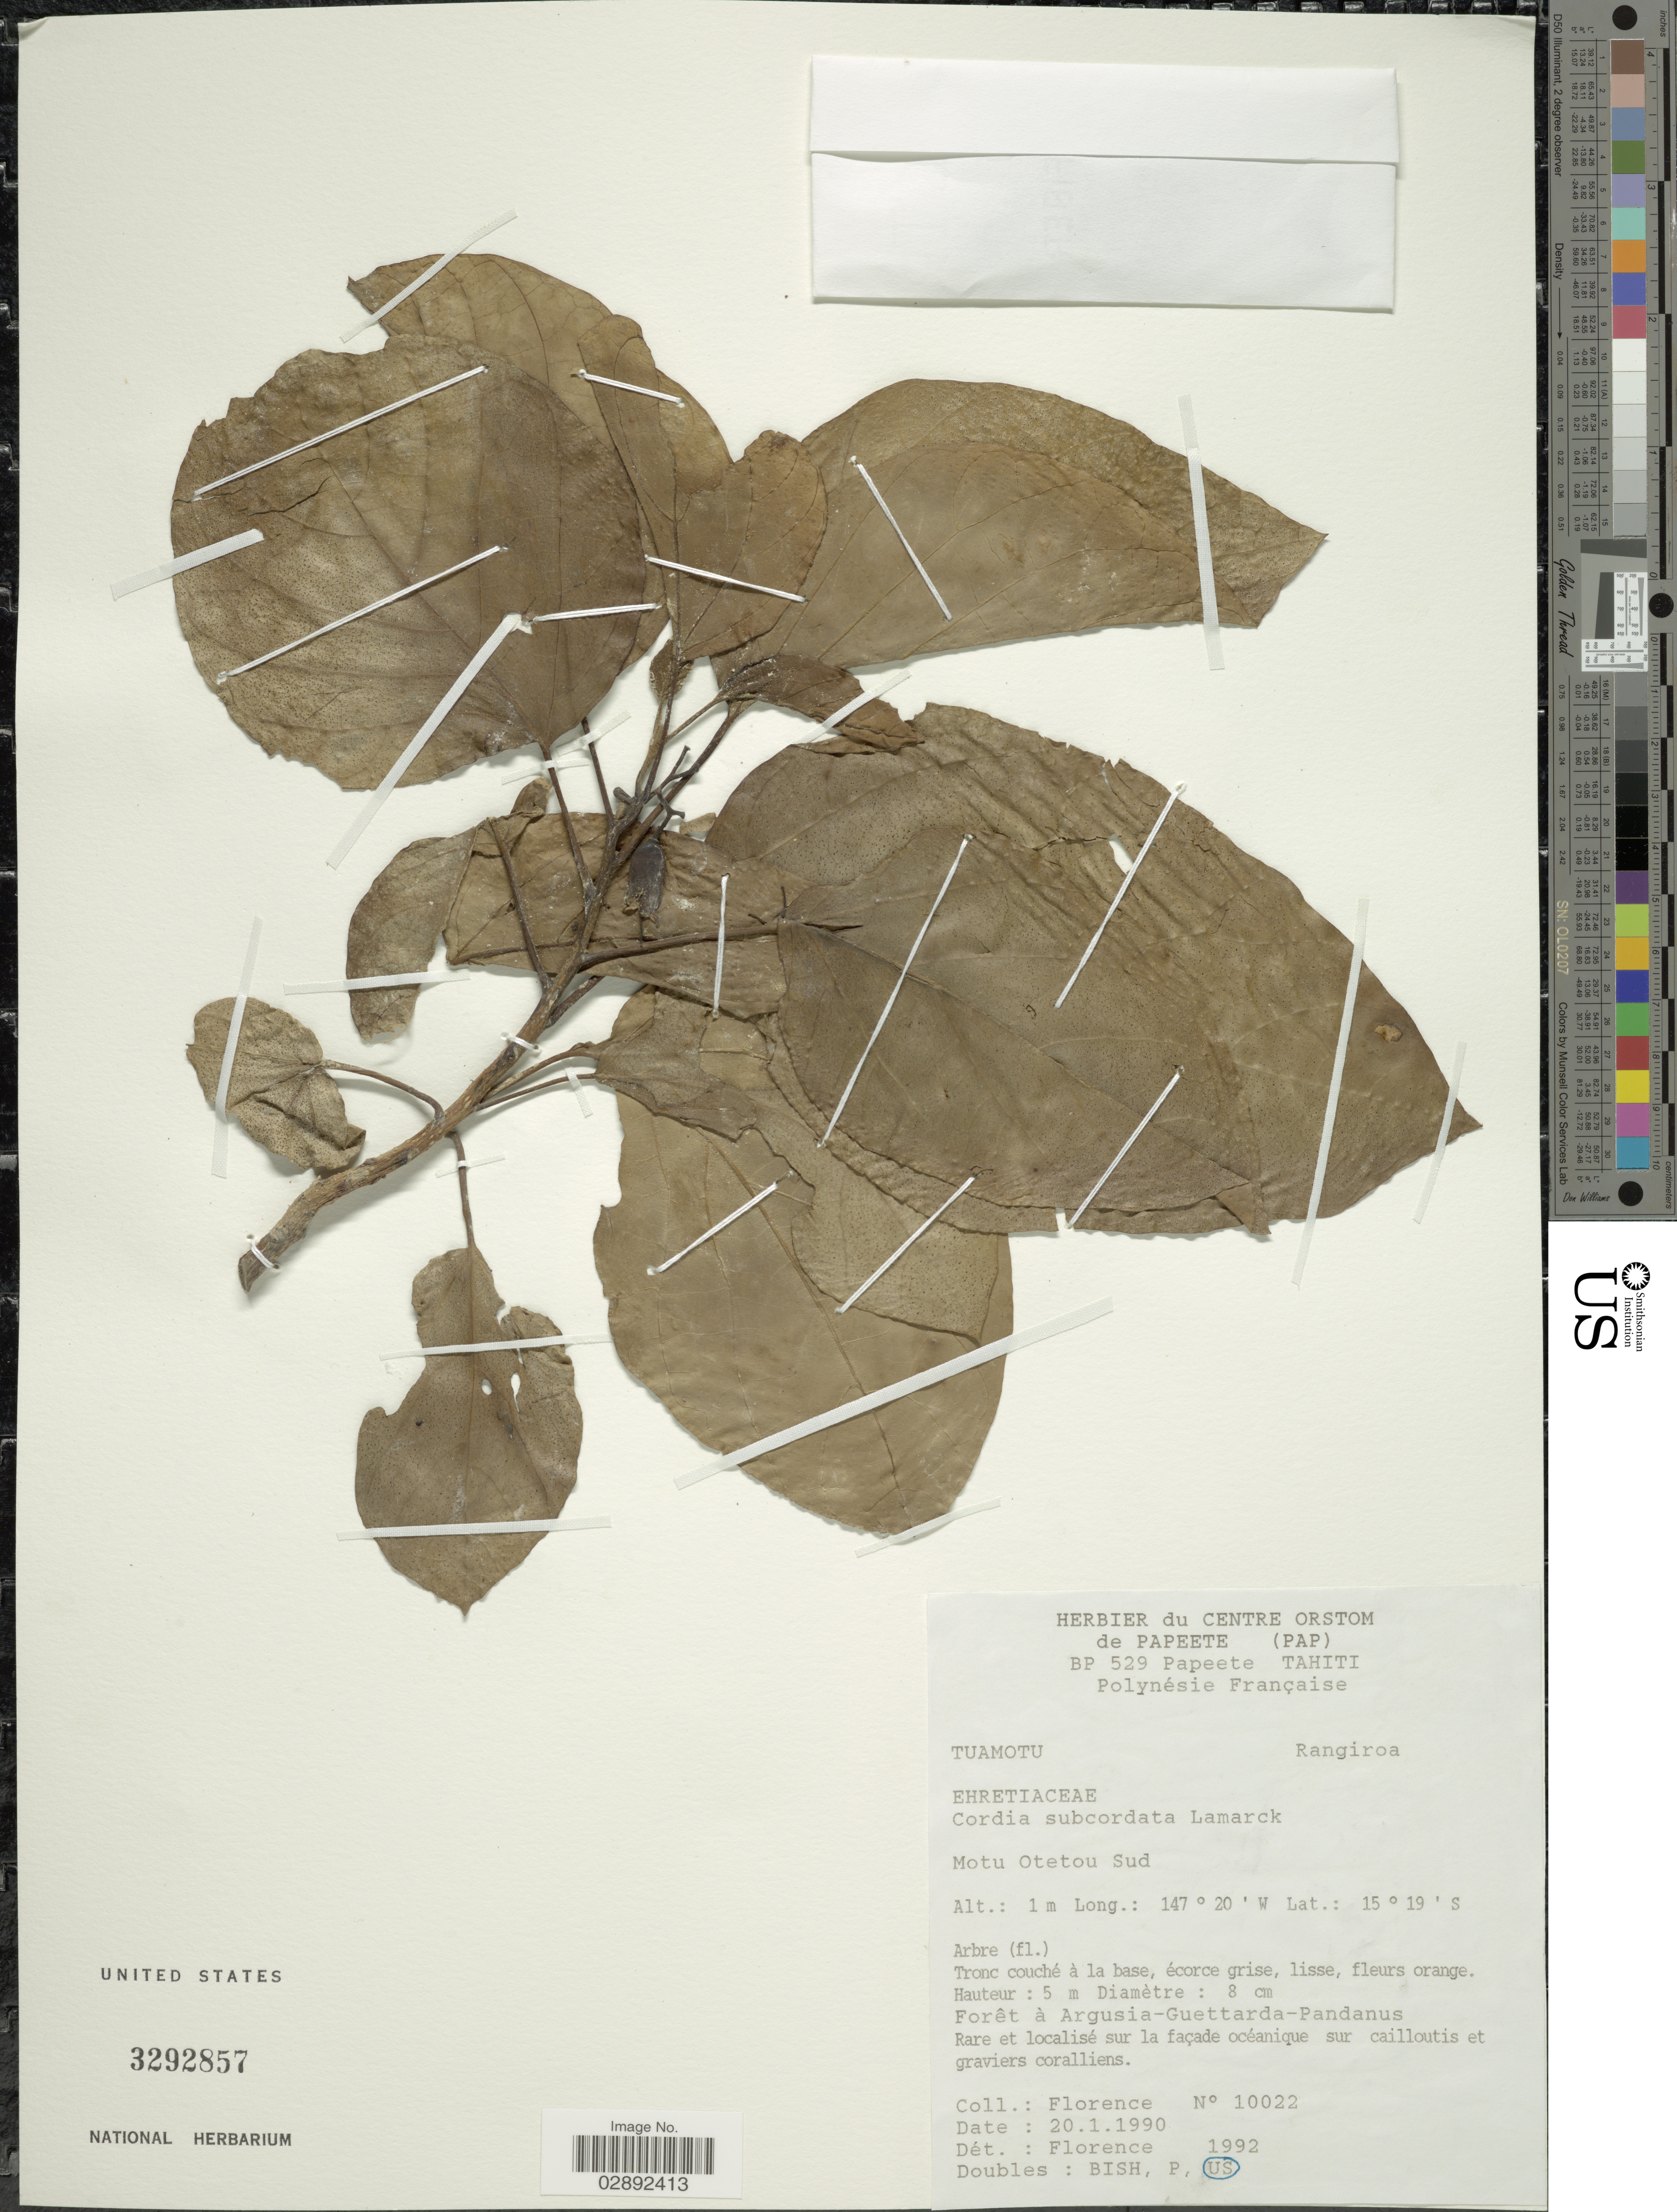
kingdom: Plantae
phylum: Tracheophyta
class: Magnoliopsida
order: Boraginales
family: Cordiaceae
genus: Cordia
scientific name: Cordia subcordata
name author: Lam.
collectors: -. Florence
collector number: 10022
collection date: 1990-01-20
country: French Polynesia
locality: Tuamoto. Rangiroa. Motu Otetou Sud.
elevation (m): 1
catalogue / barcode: US 3292857